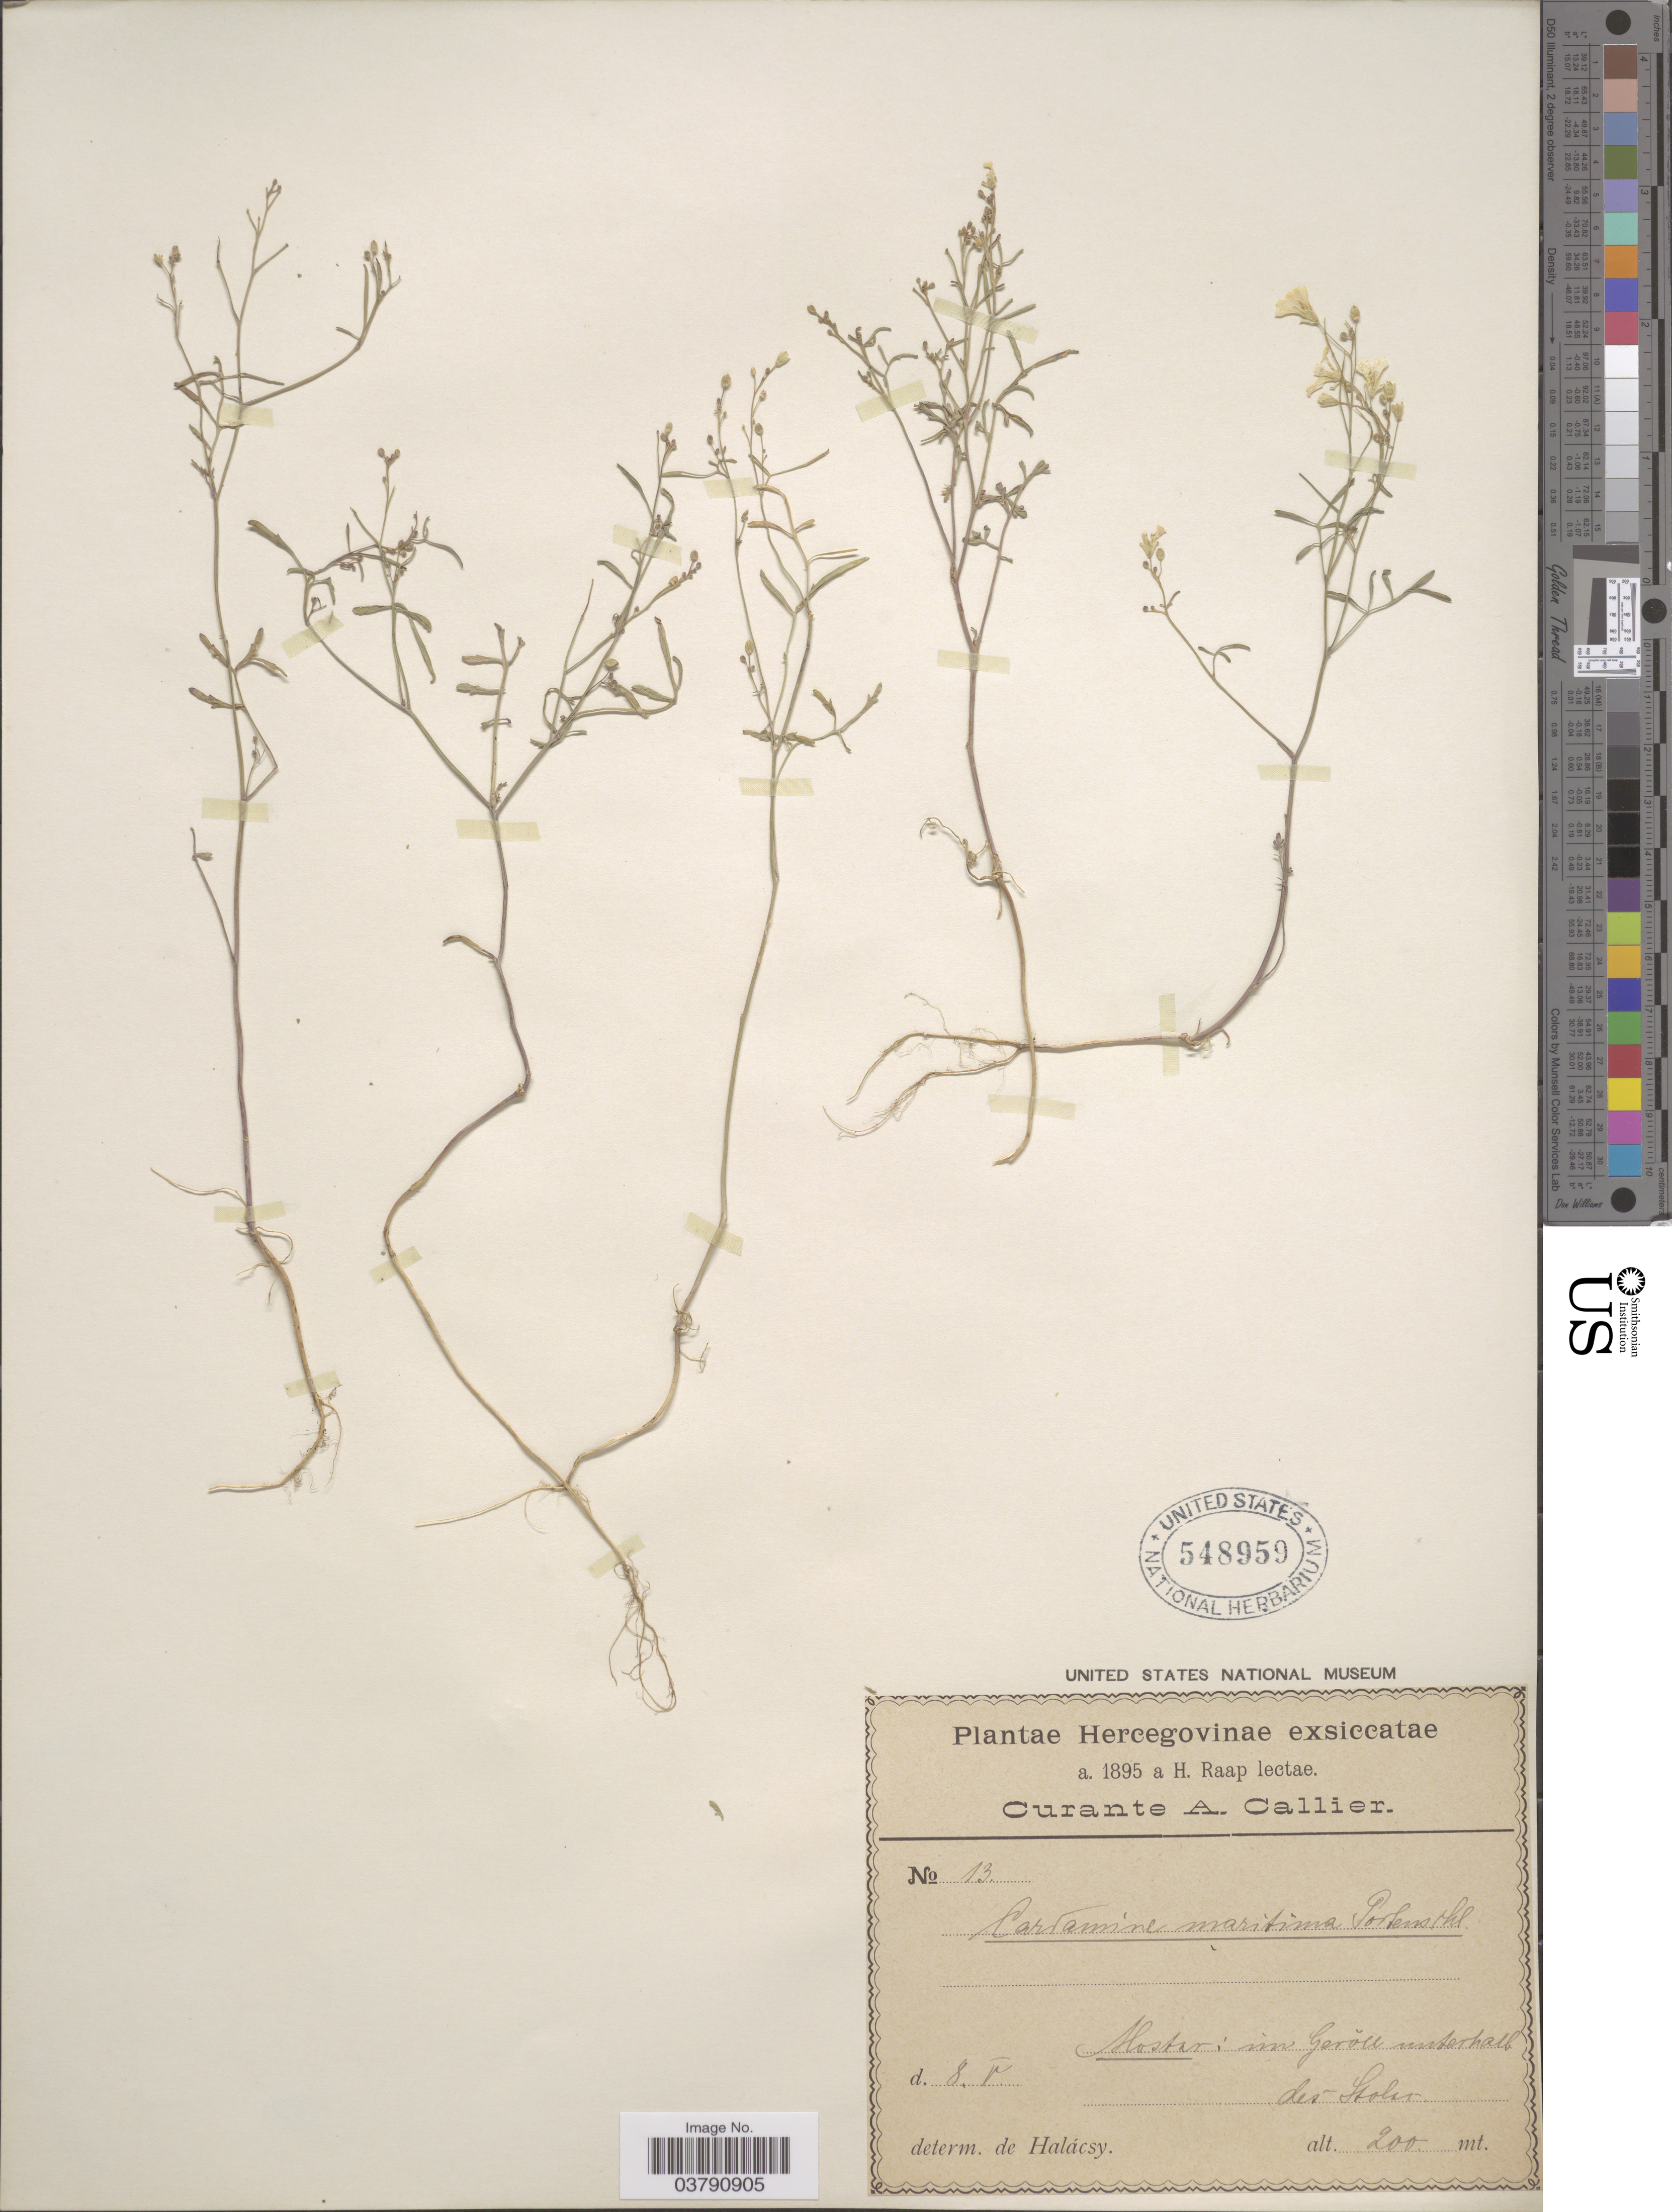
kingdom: Plantae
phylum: Tracheophyta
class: Magnoliopsida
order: Brassicales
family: Brassicaceae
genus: Cardamine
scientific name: Cardamine maritima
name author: DC.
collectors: H. Raap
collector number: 13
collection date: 1895-05-08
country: Bosnia and Herzegovina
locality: Hercegovinae. Mostar: im Geröll underhalb des Stolar.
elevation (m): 200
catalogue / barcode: US 548959